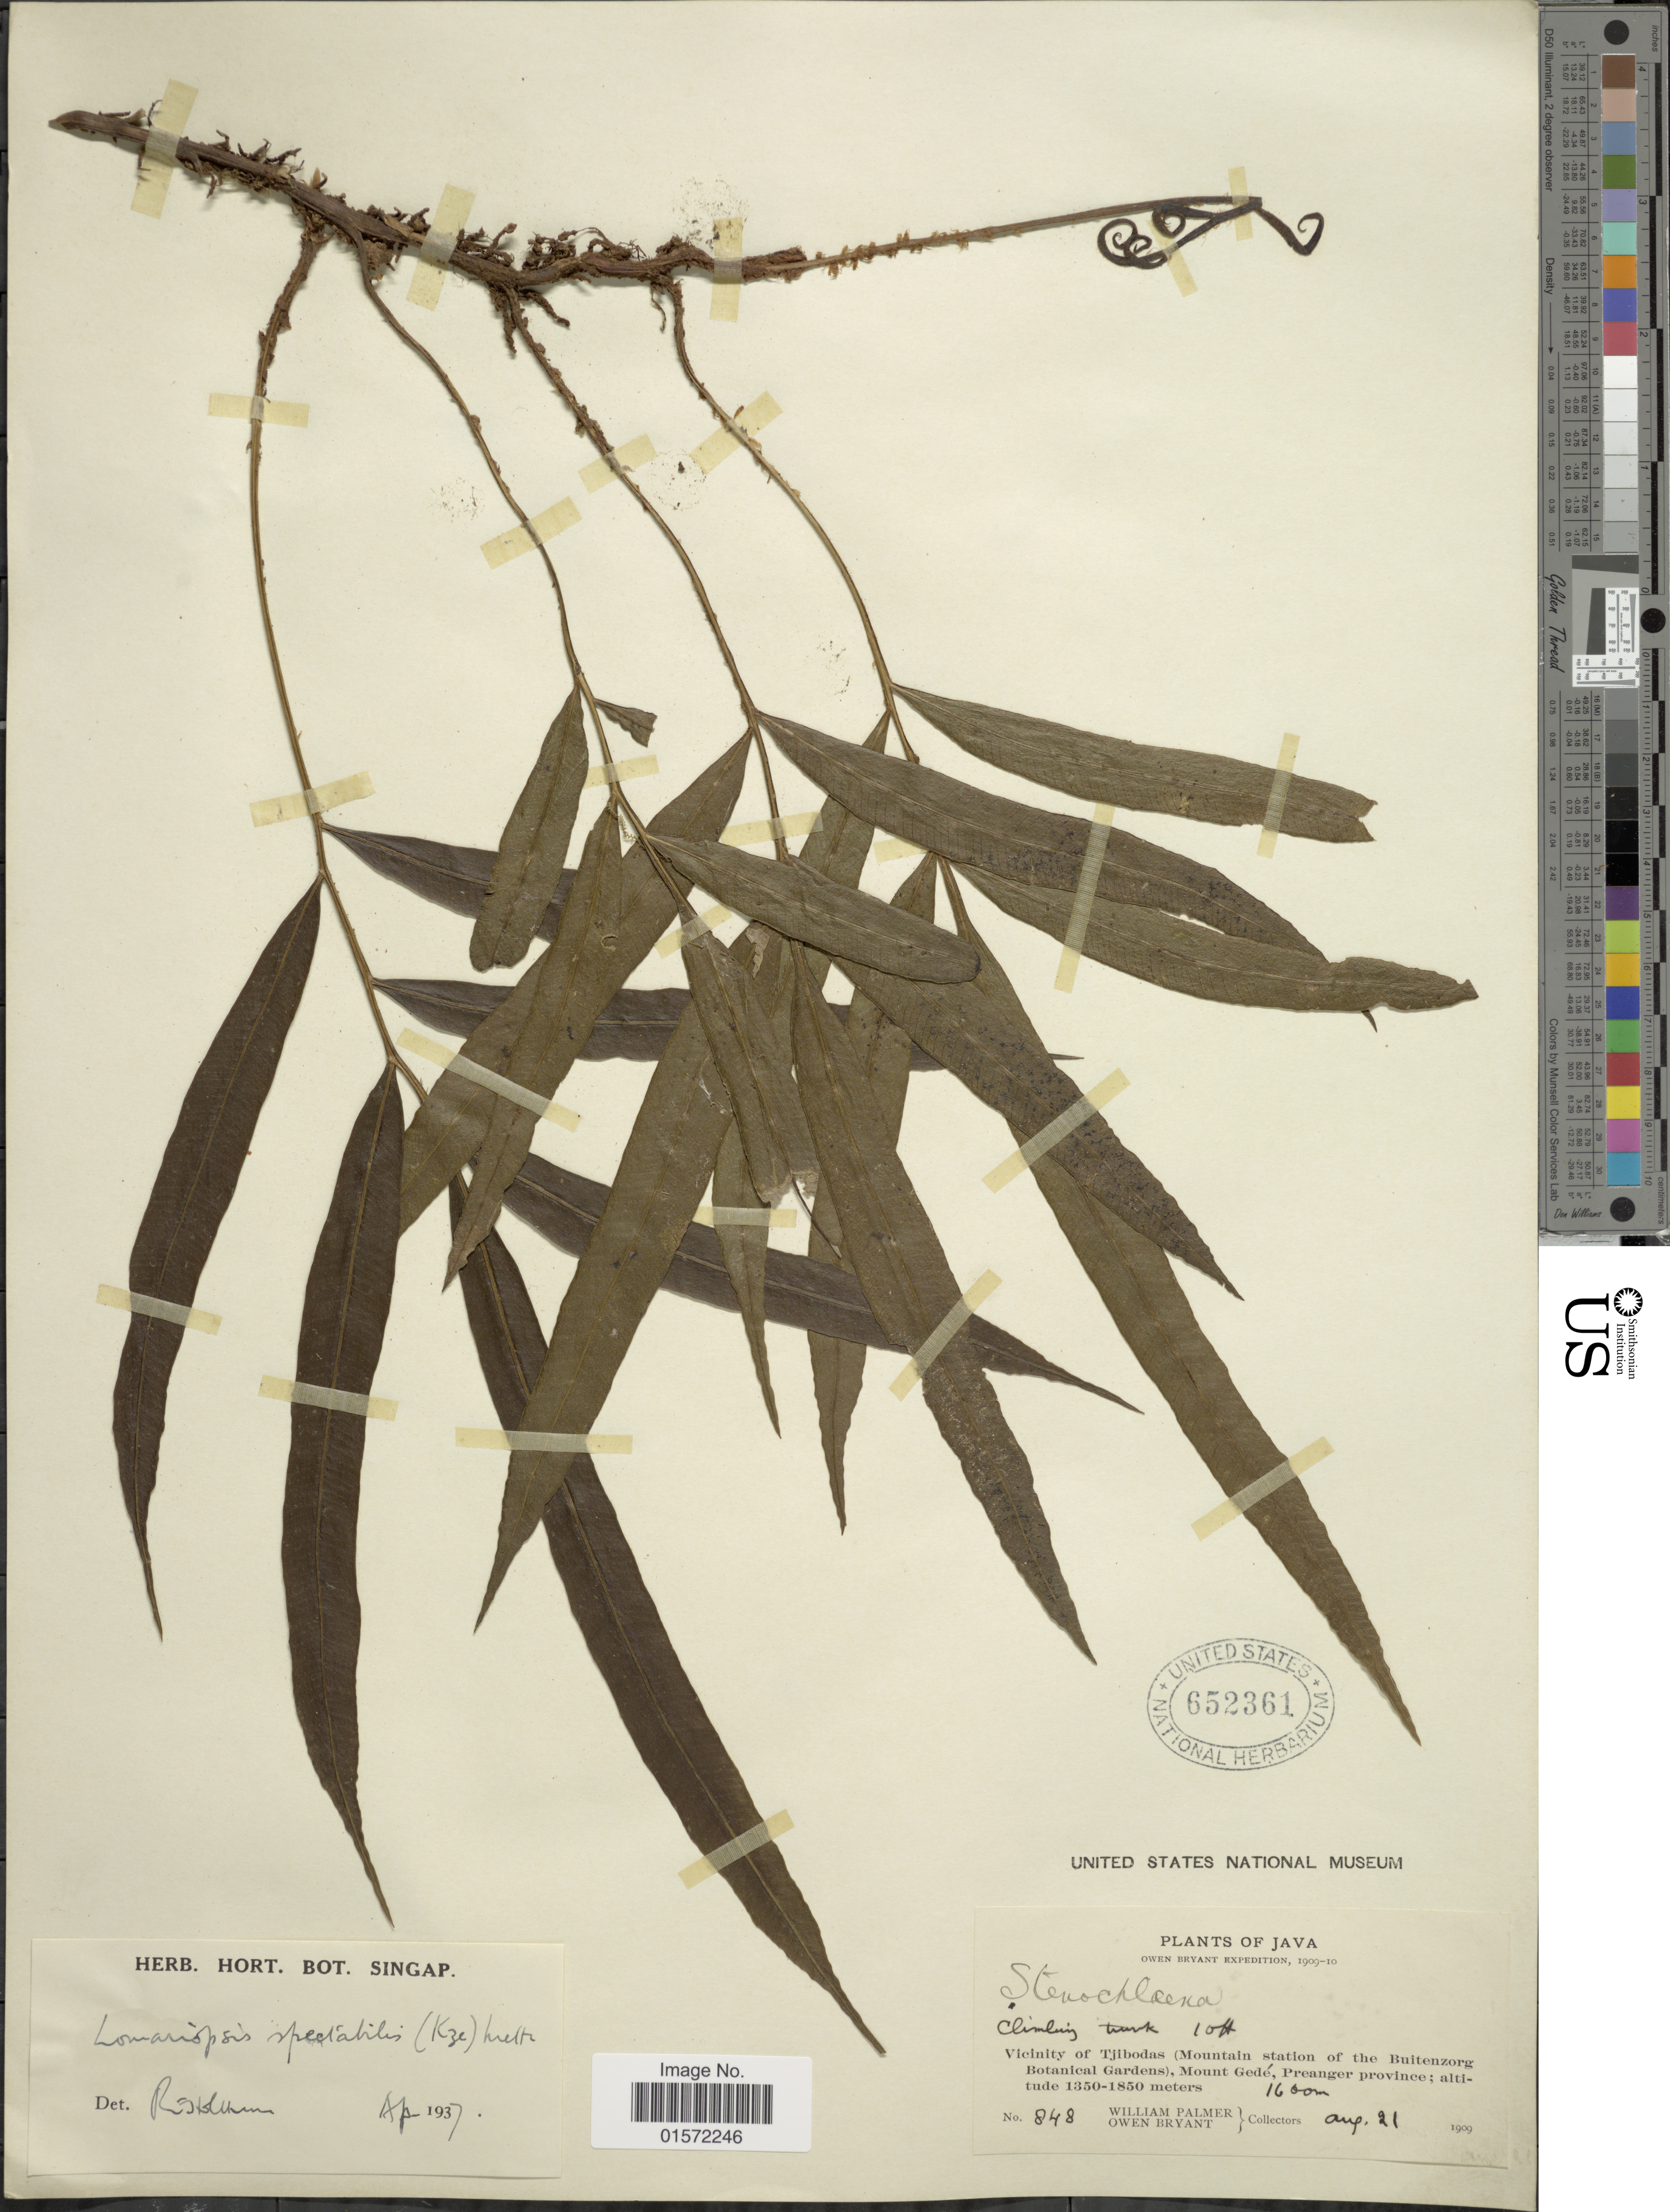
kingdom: Plantae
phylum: Tracheophyta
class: Polypodiopsida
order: Polypodiales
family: Lomariopsidaceae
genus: Lomariopsis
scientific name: Lomariopsis spectabilis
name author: (Kunze) Mett.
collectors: W. Palmer & O. Bryant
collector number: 848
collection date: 1909-08-21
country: Indonesia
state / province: Java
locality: Vicinity of Tjibodas (Mountain station of the Buitenzorg Botanical Gardens), Mount Gedé, Preanger province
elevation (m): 1600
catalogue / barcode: US 652361